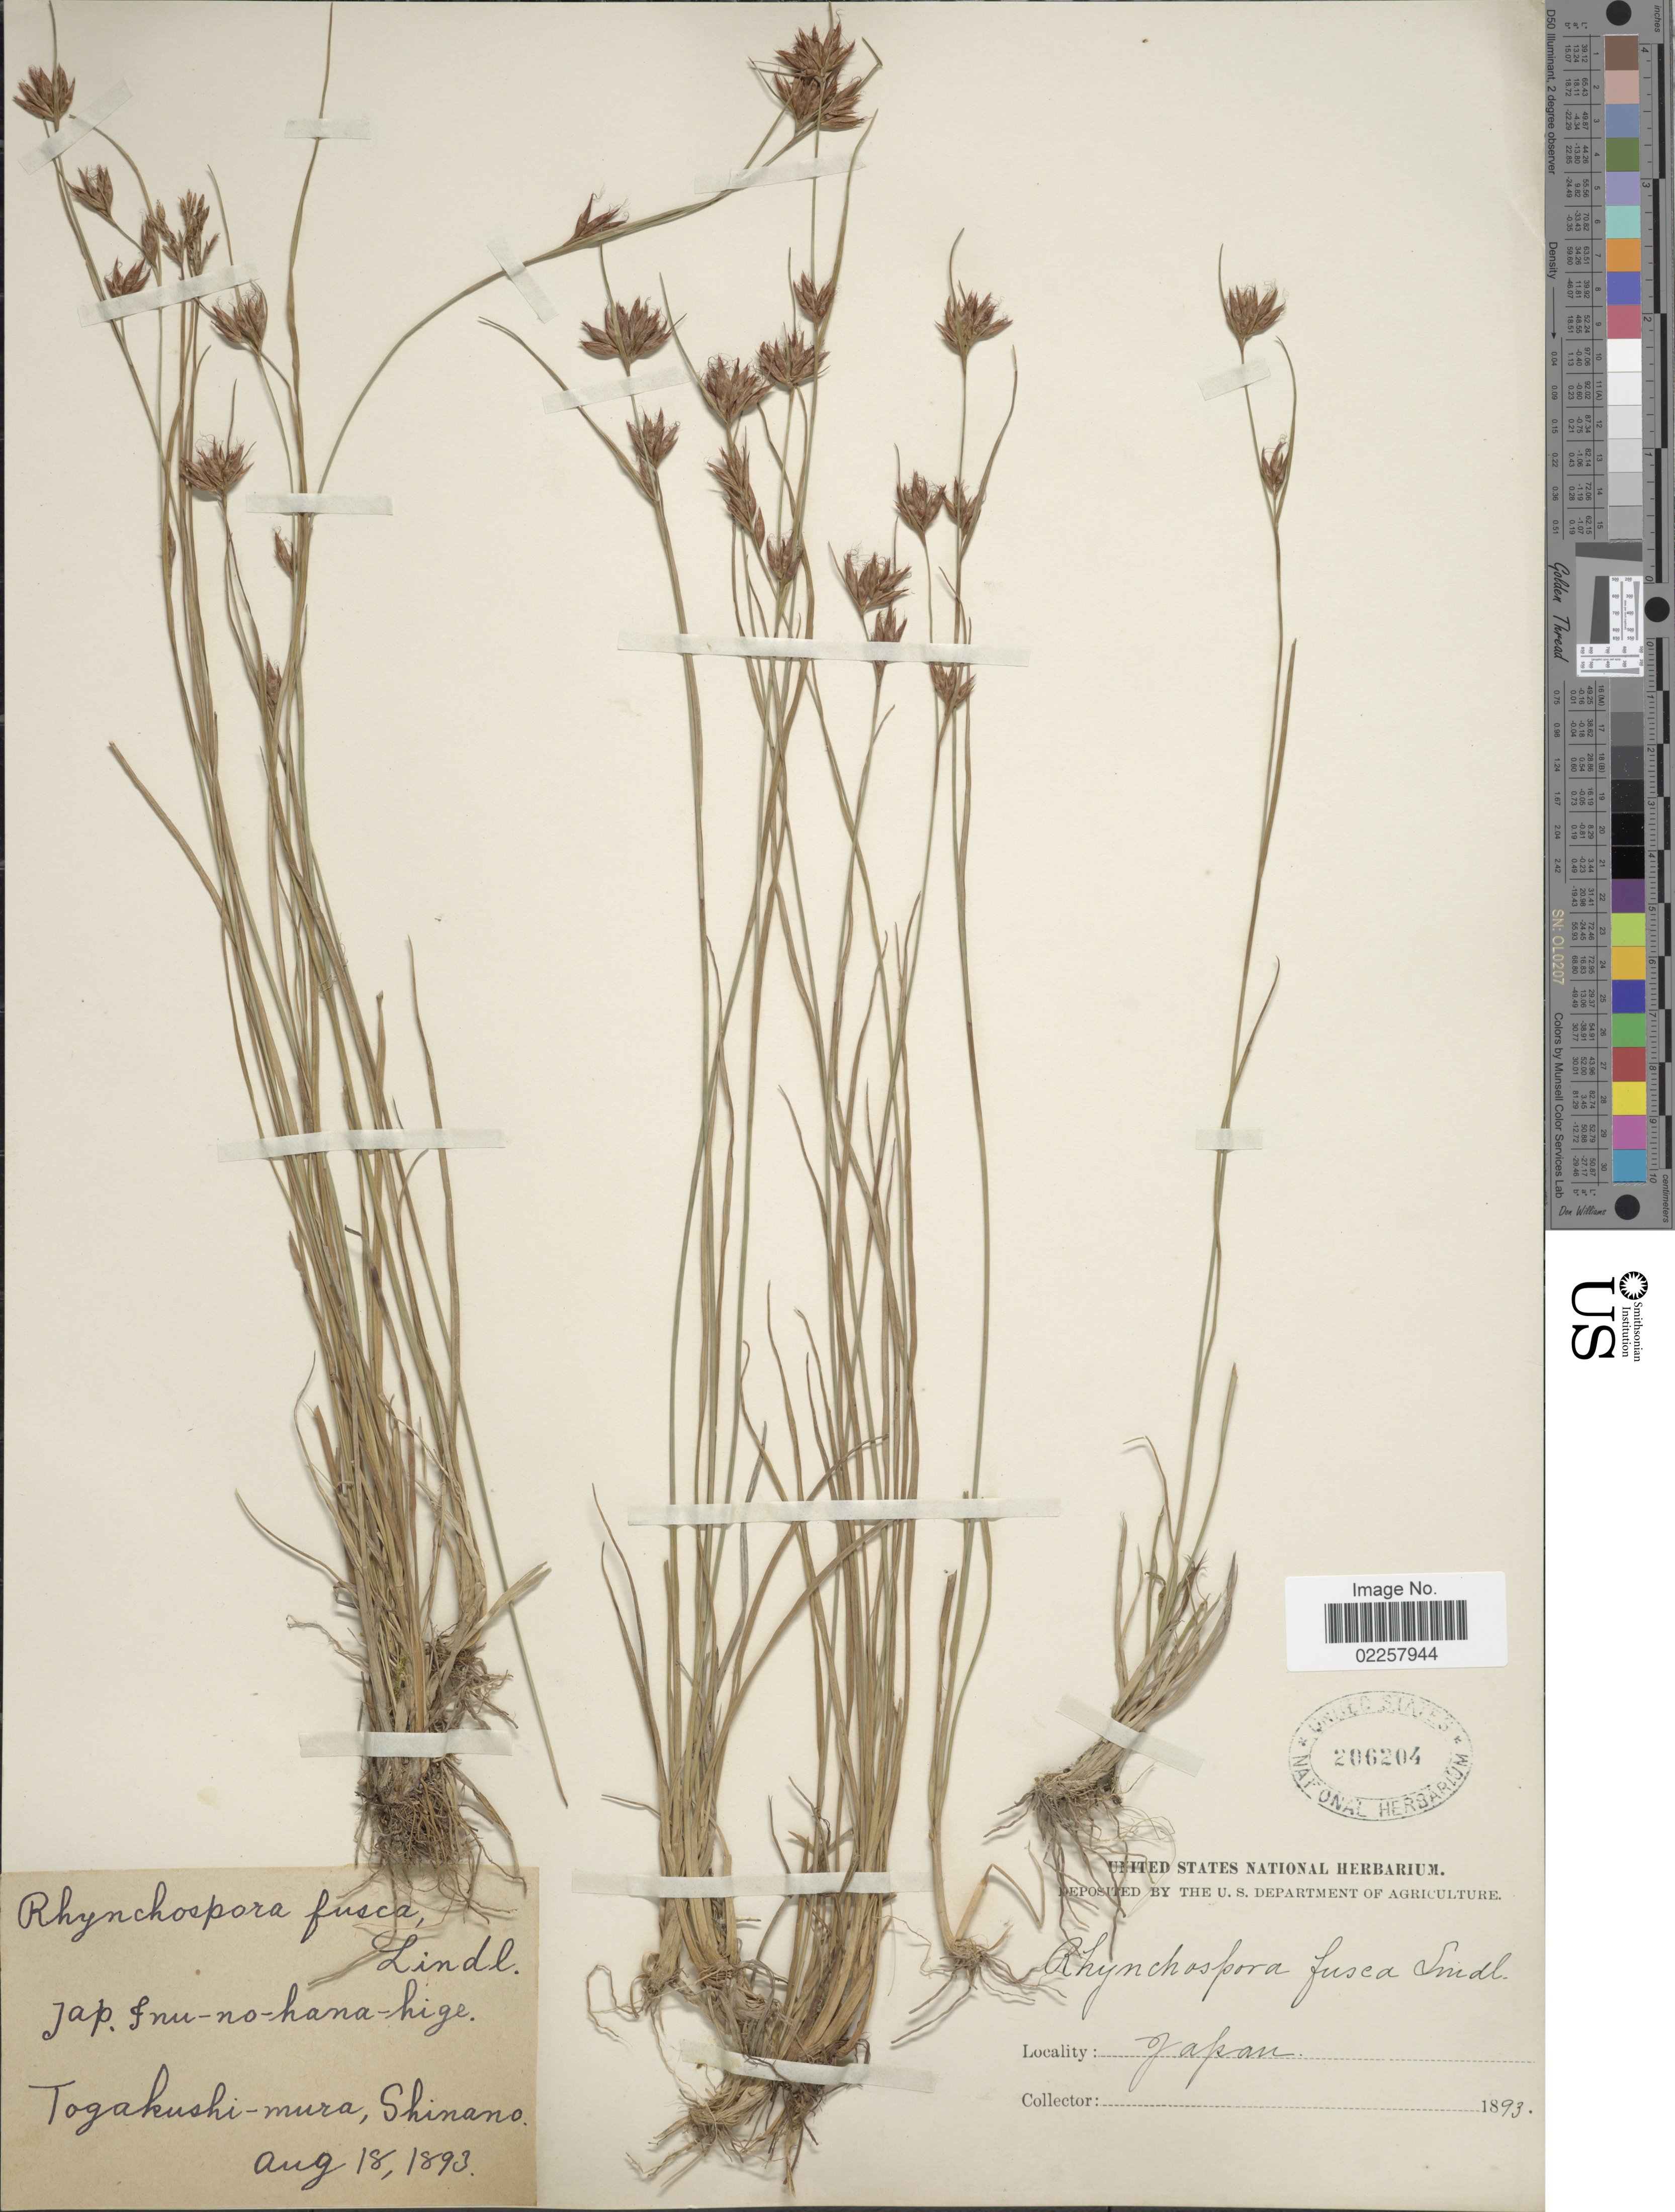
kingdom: Plantae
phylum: Tracheophyta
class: Liliopsida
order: Poales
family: Cyperaceae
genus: Rhynchospora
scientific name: Rhynchospora chinensis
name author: Nees & Meyen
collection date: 1893-08-18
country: Japan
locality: Jap. Snu-no-hana-hige, Togakushi-mura, Shinano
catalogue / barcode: US 206204